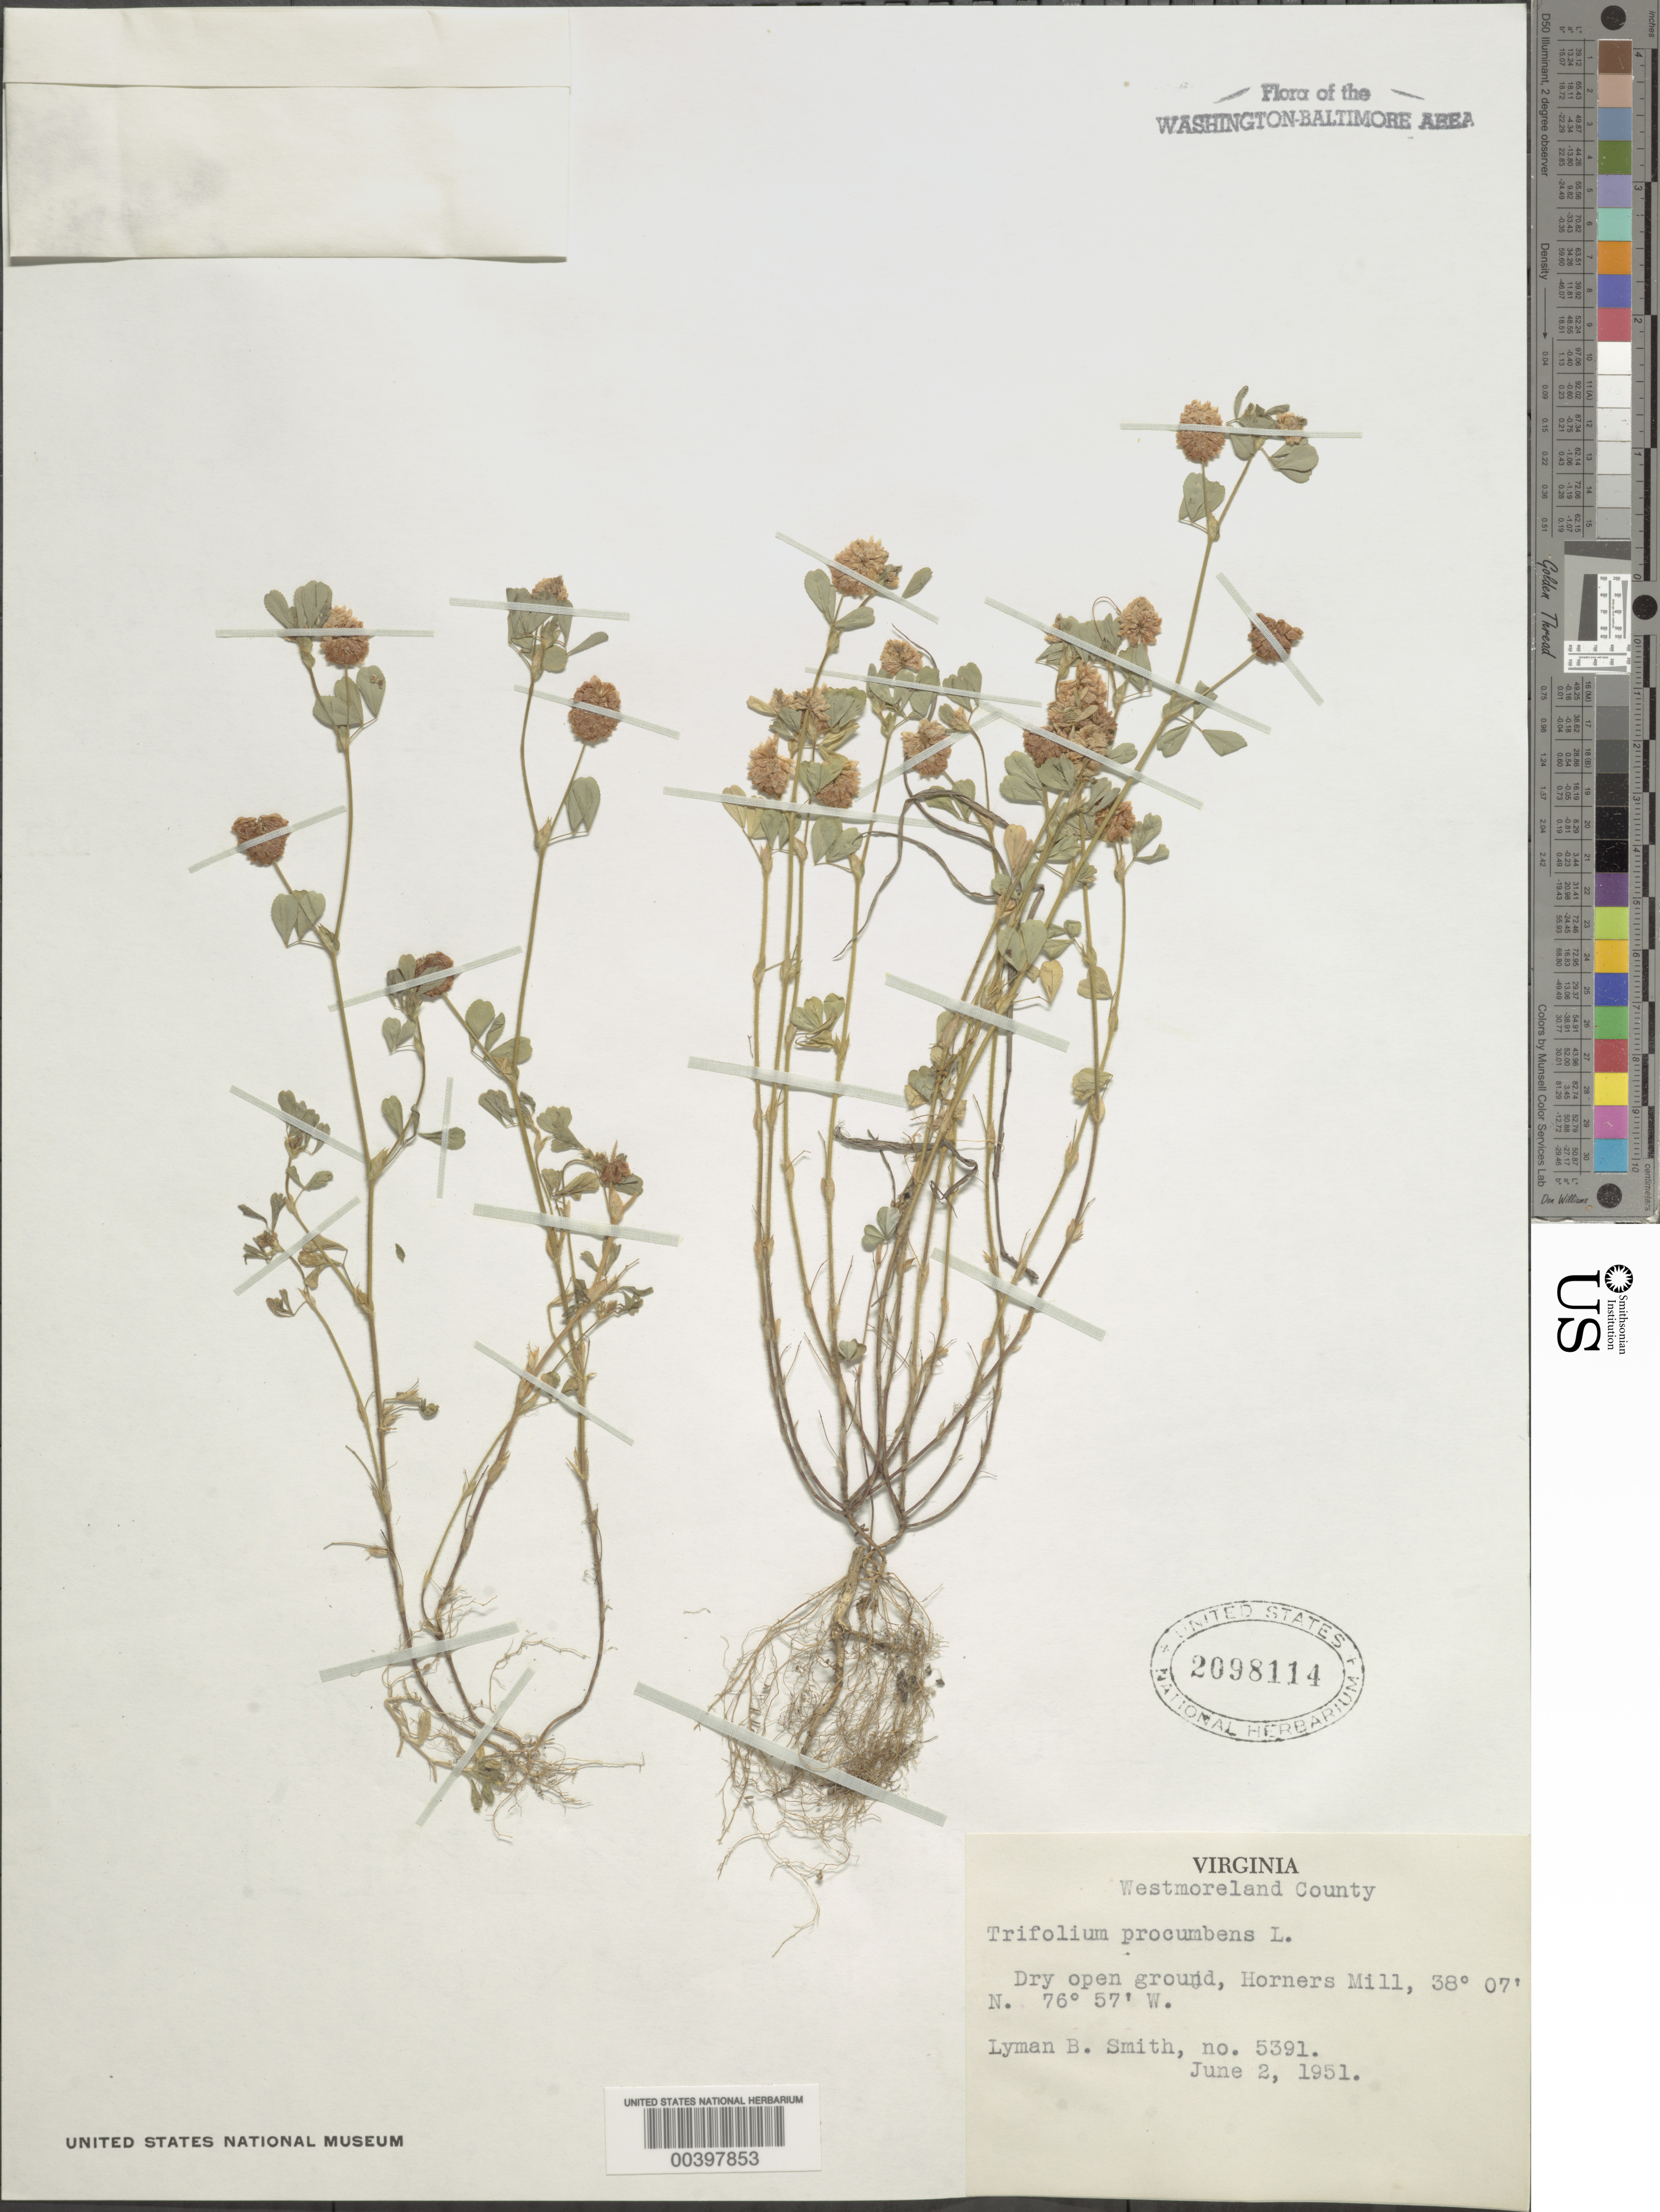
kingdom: Plantae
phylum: Tracheophyta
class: Magnoliopsida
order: Fabales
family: Fabaceae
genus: Trifolium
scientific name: Trifolium campestre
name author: Schreb.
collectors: L. Smith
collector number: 5391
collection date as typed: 02 Jun 1951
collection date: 1951-06-02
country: United States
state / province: Virginia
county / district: Westmoreland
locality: Horners Mill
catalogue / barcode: US 2098114